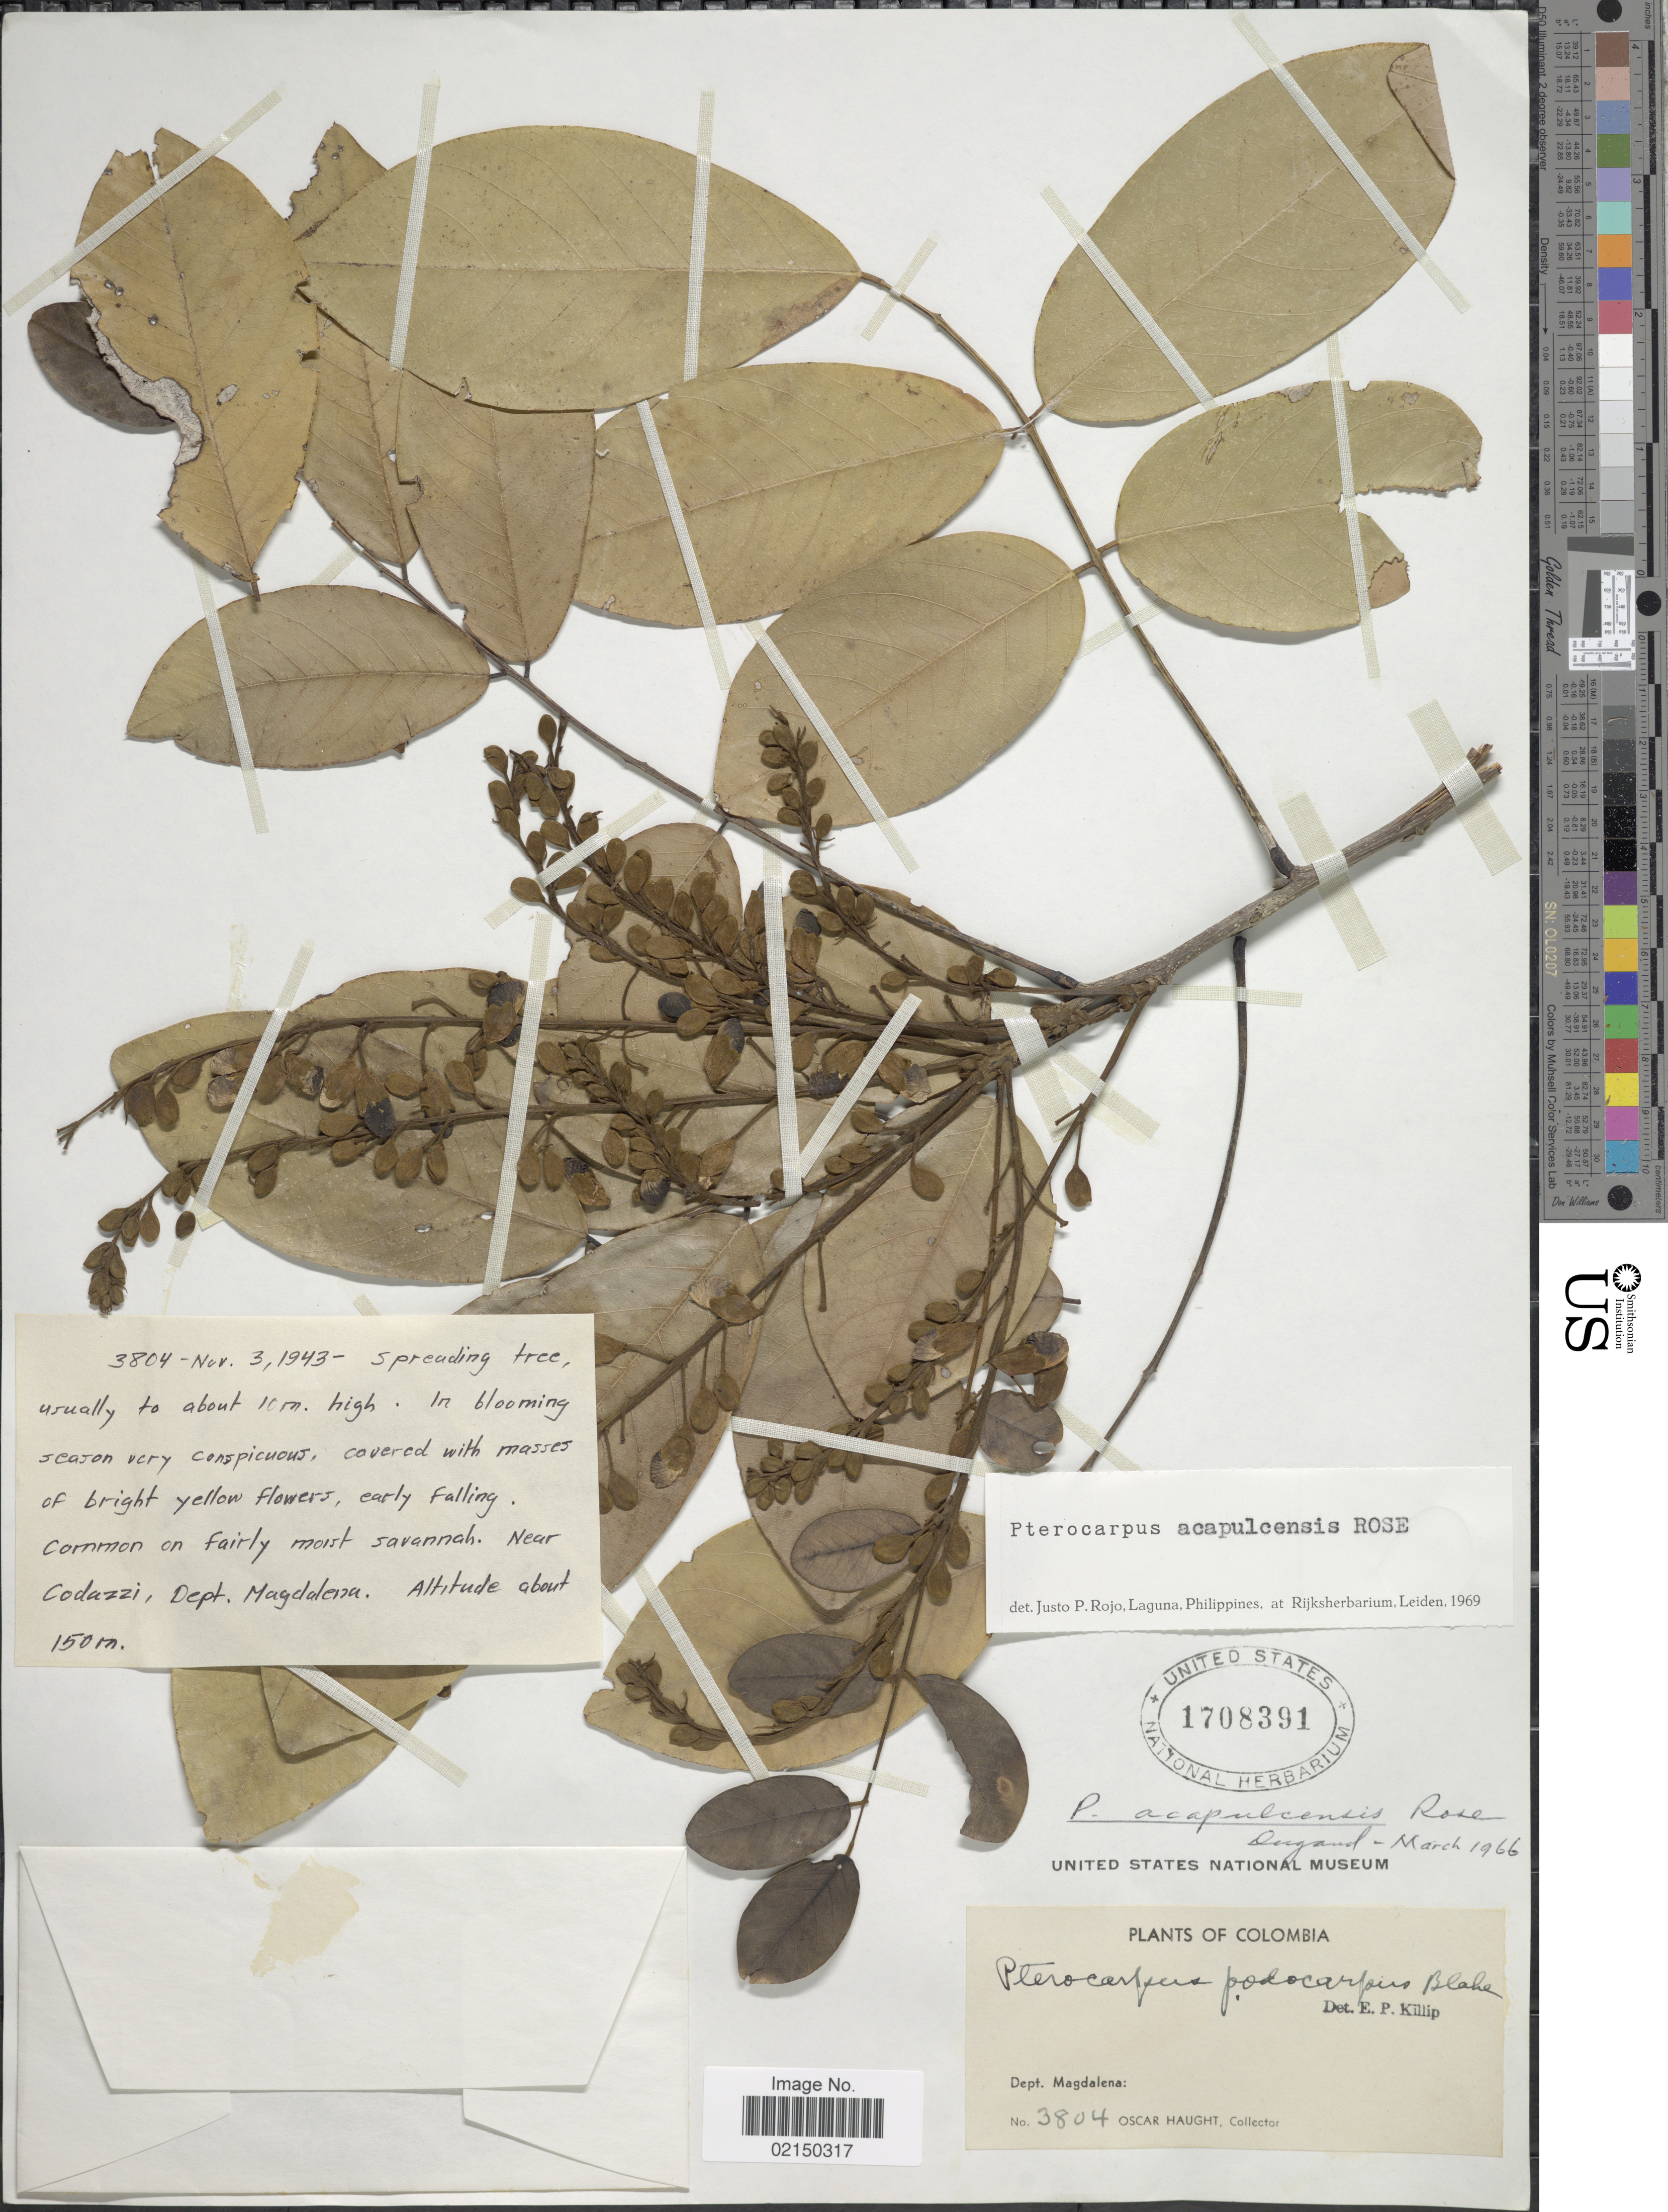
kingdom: Plantae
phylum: Tracheophyta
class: Magnoliopsida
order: Fabales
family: Fabaceae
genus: Pterocarpus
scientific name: Pterocarpus acapulcensis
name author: Rose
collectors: O. L. Haught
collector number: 3804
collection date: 1943-11-03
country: Colombia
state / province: Magdalena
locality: Near Codazzi, common on fairly moist savannah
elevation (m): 150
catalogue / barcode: US 1708391